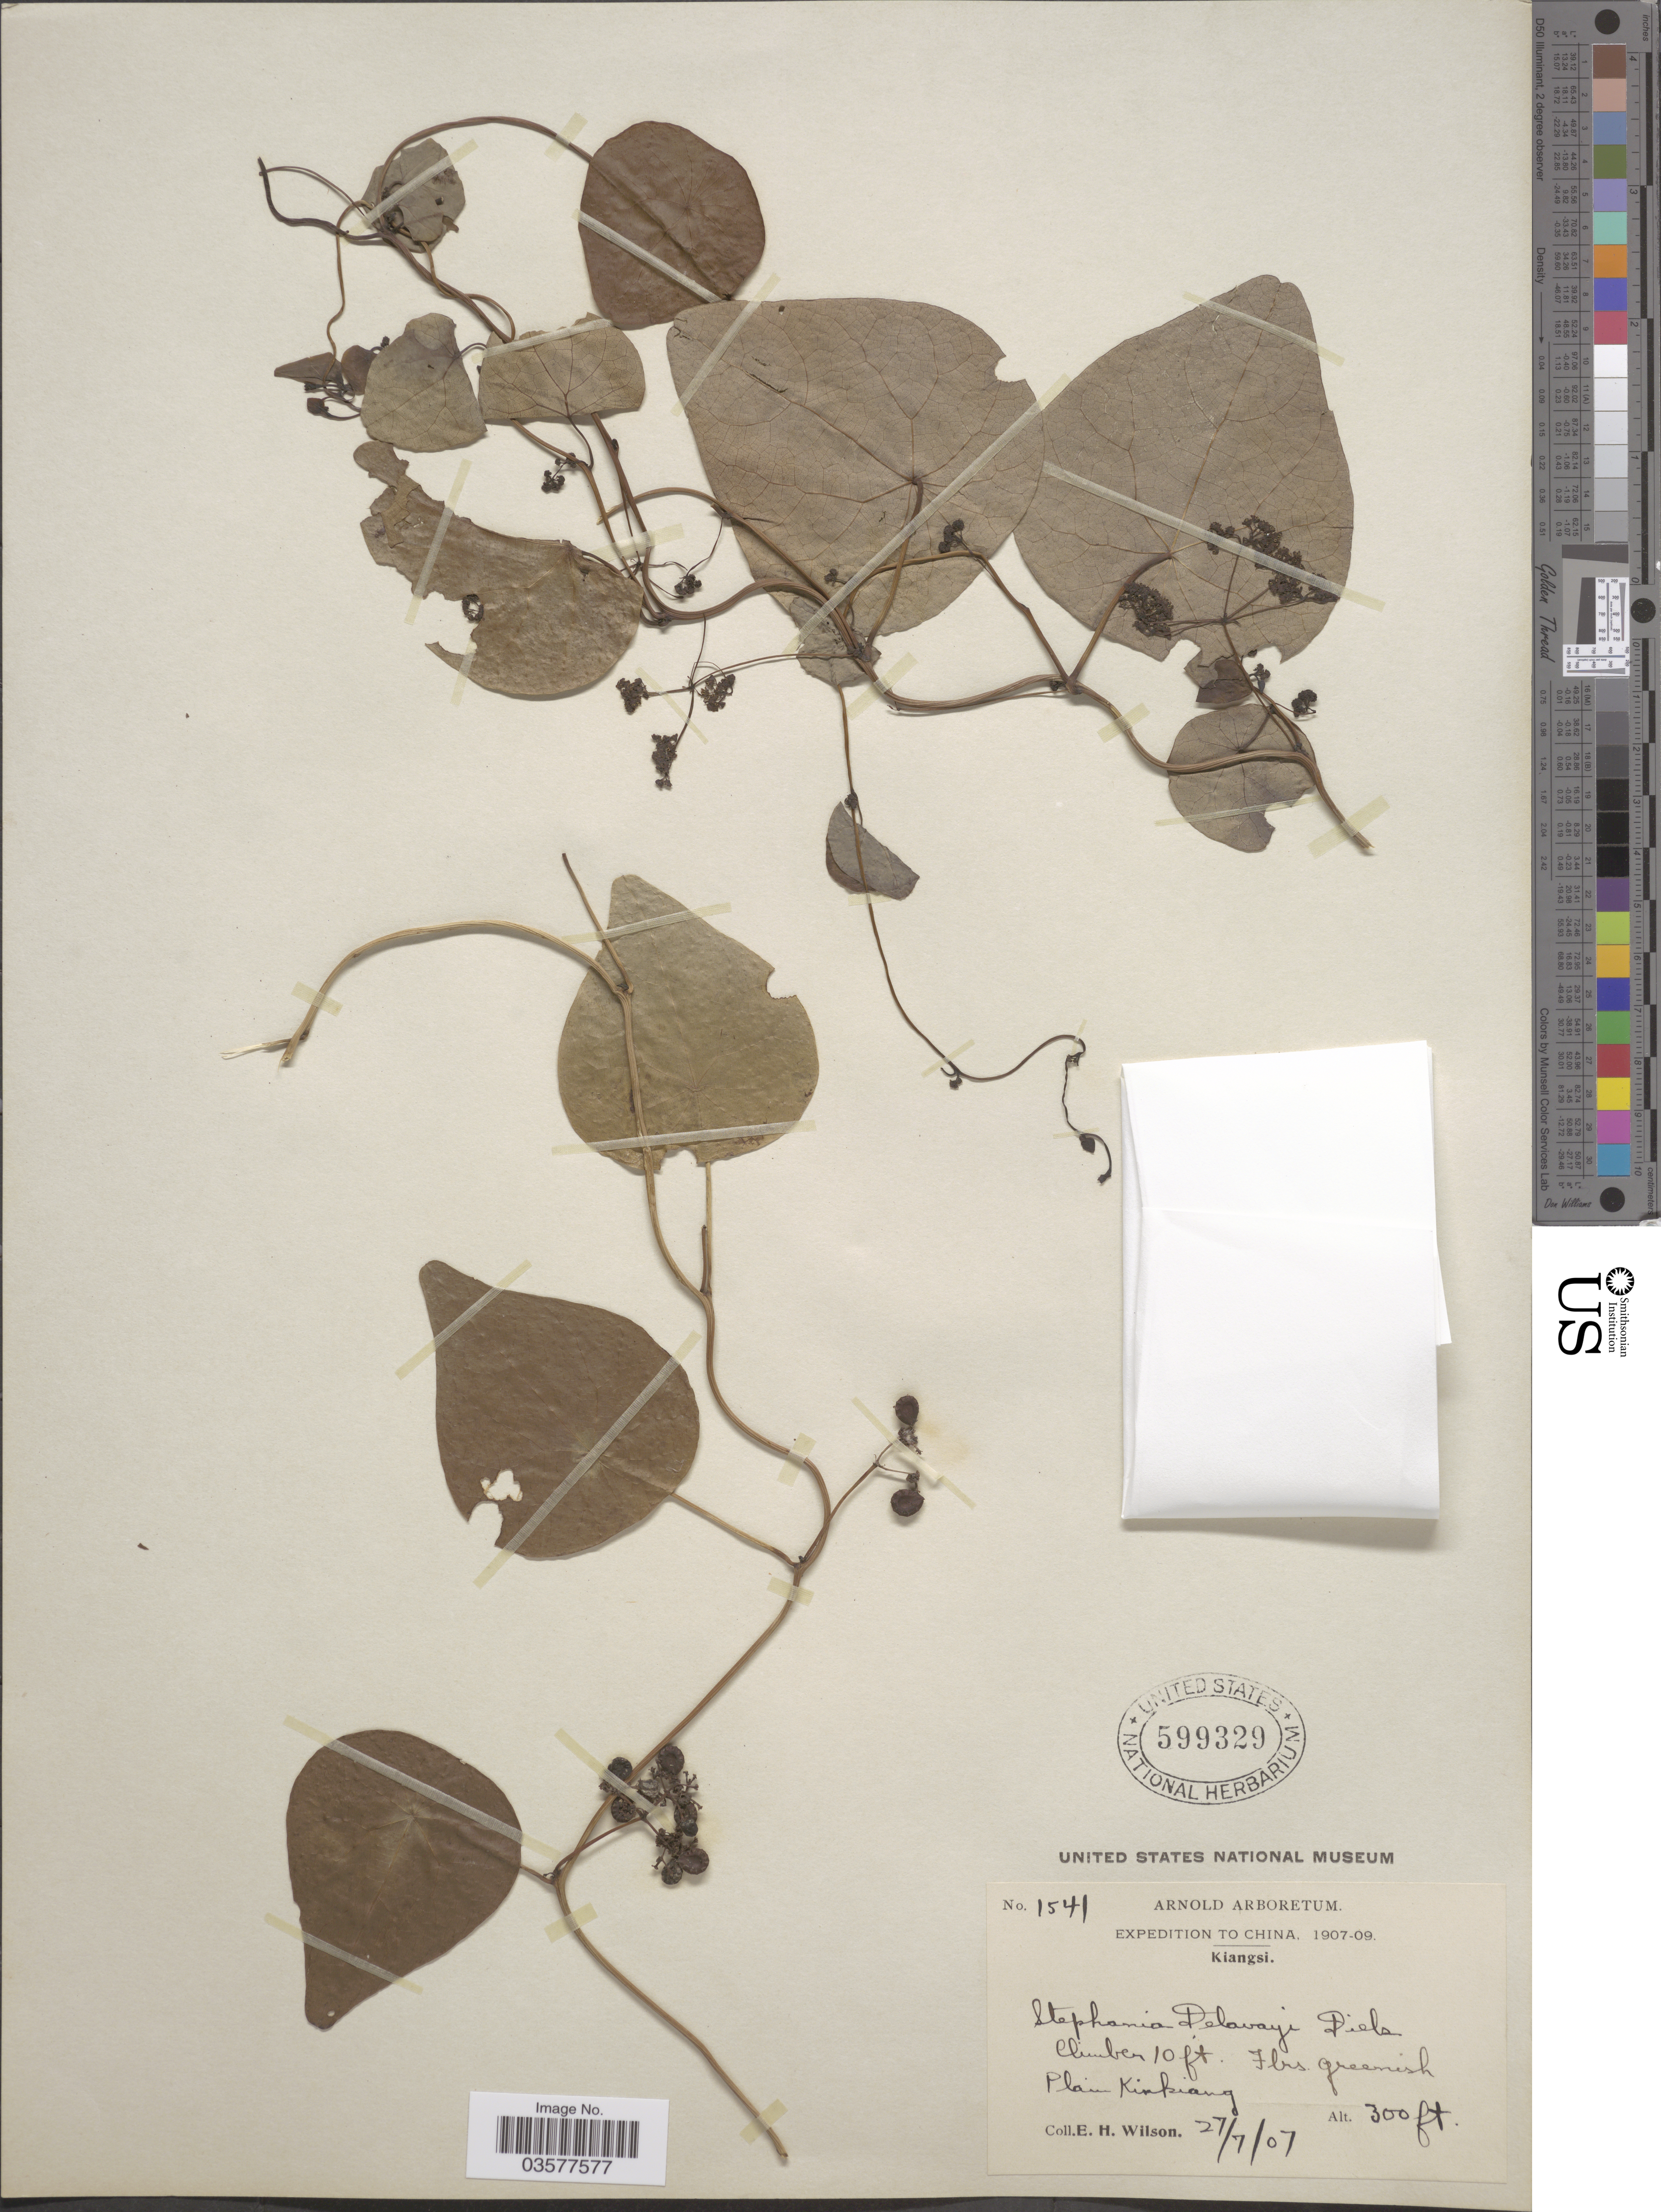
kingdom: Plantae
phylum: Tracheophyta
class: Magnoliopsida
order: Ranunculales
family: Menispermaceae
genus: Stephania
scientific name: Stephania delavayi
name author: Diels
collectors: E. Wilson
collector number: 1541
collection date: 1907-07-27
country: China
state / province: Jiangxi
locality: Kiangsi. Plain Kinkiang.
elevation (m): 91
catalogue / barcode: US 599329